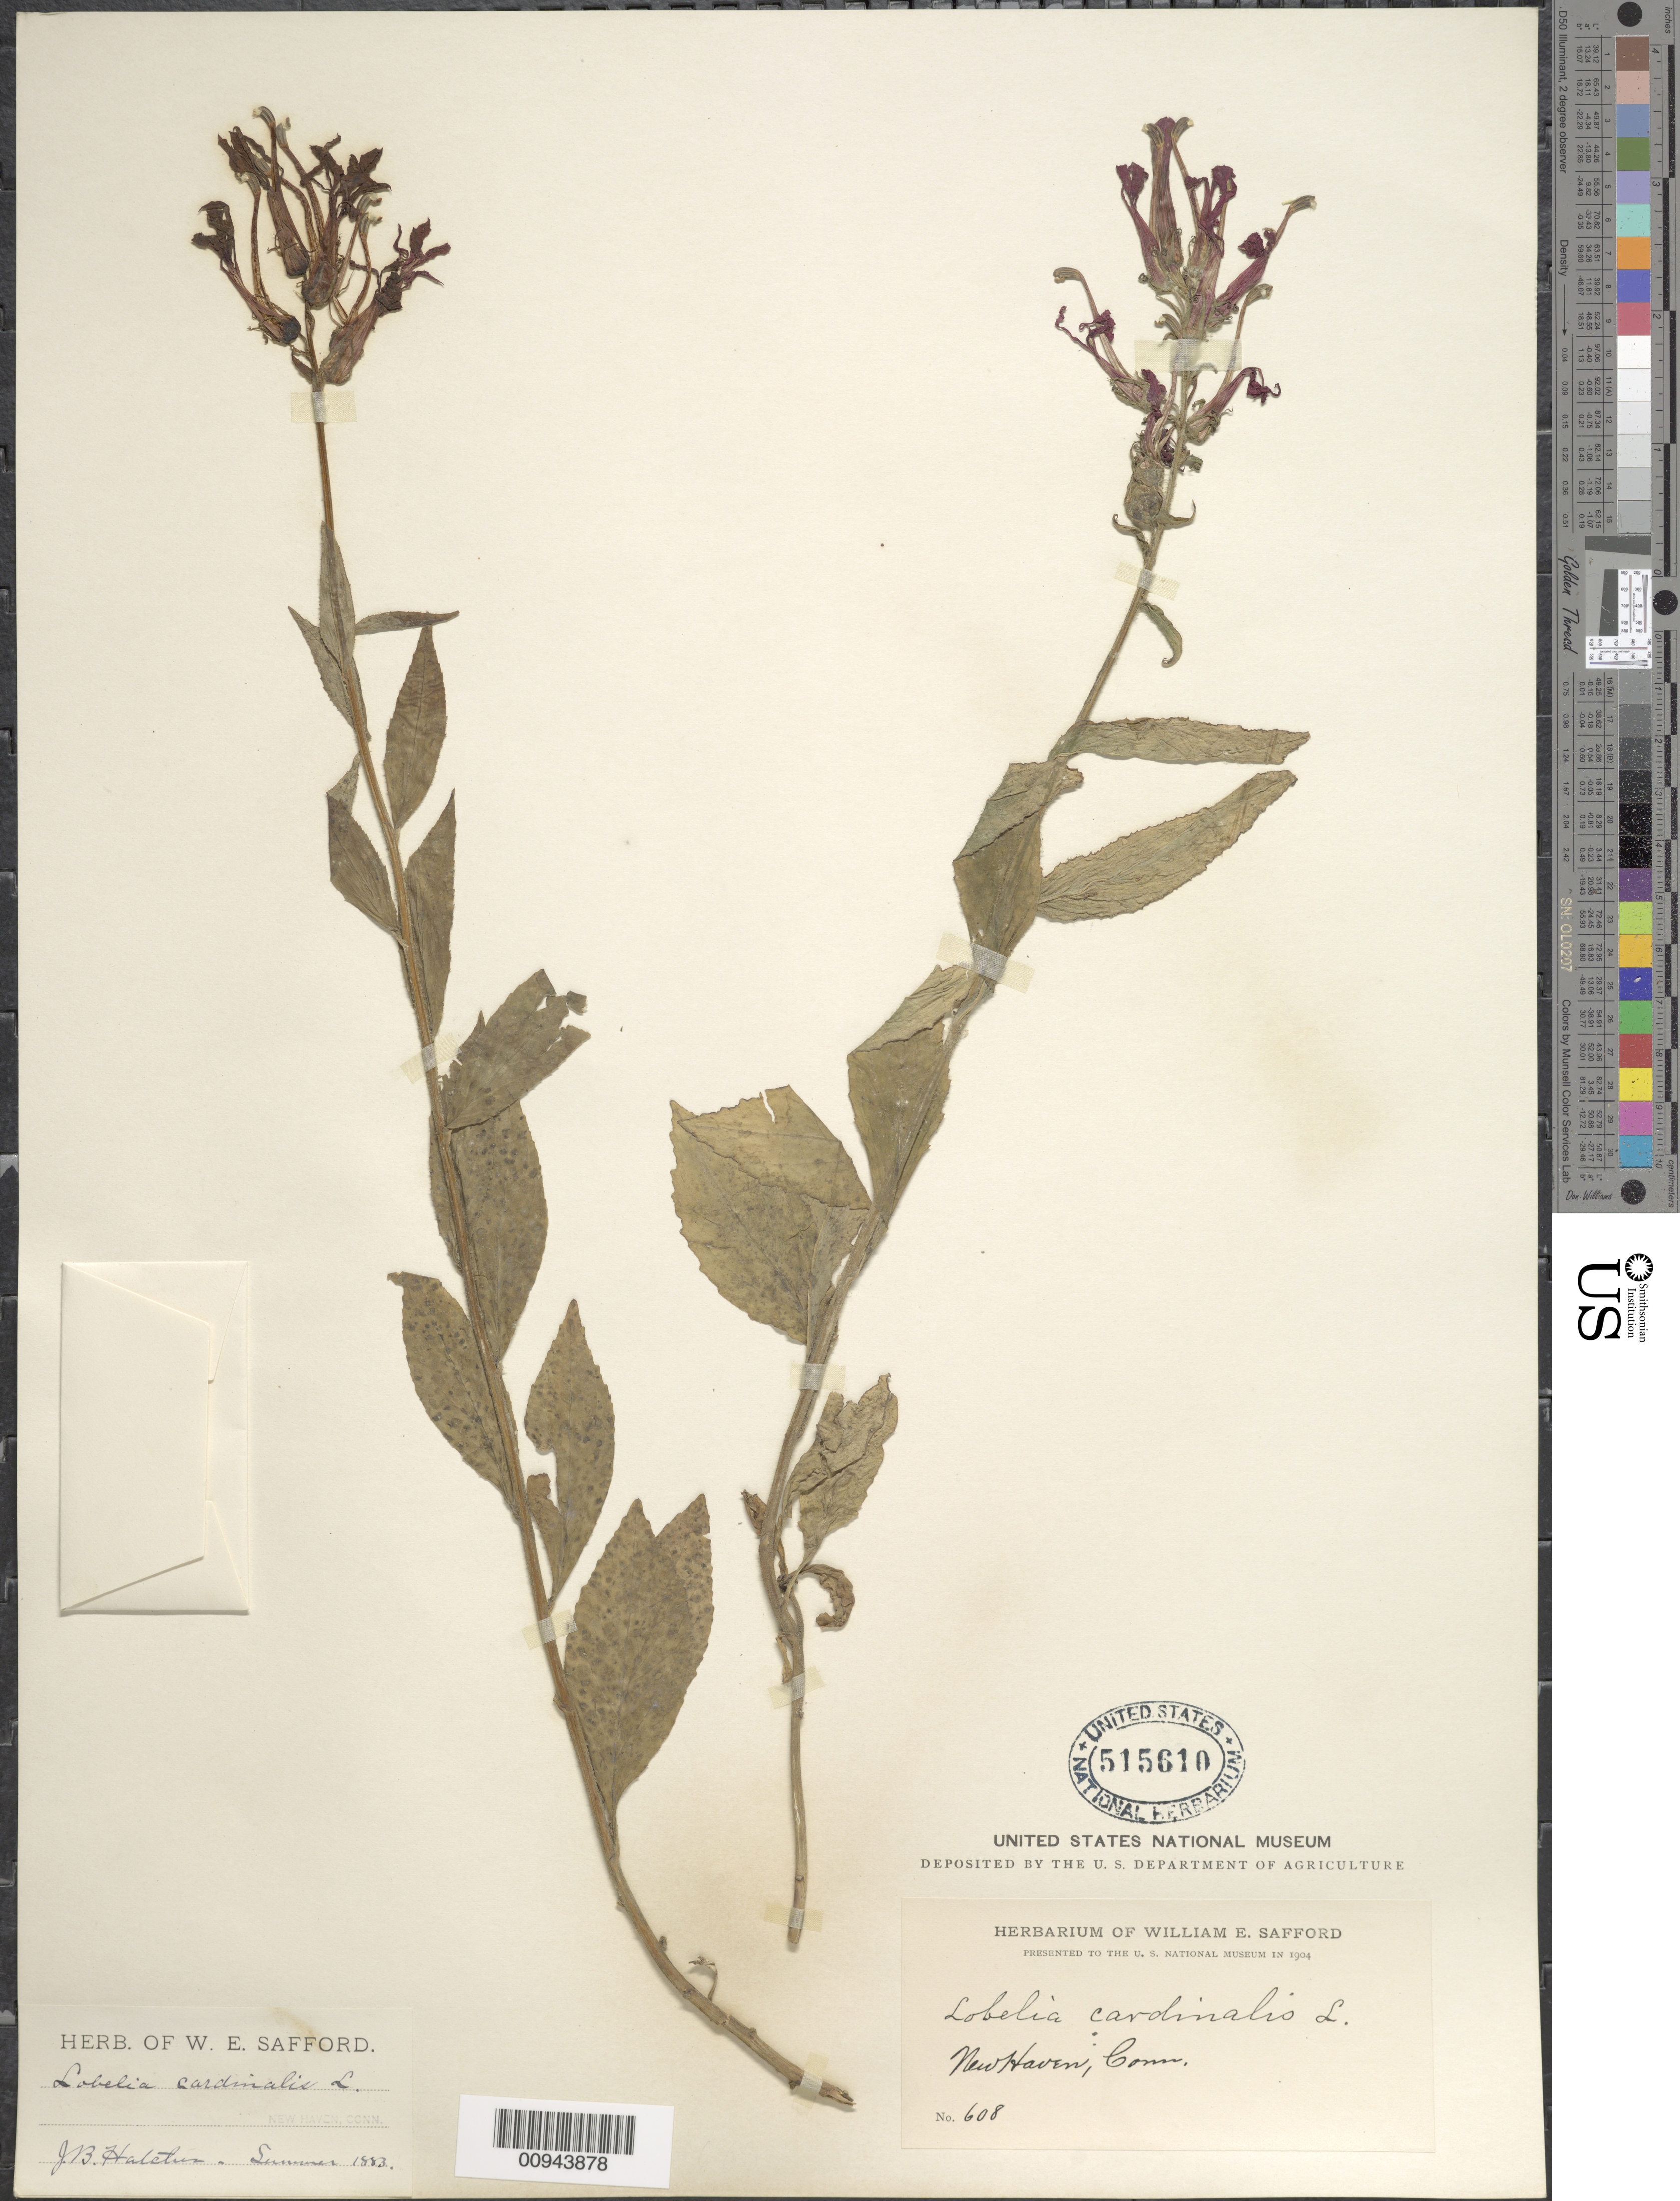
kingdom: Plantae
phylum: Tracheophyta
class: Magnoliopsida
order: Asterales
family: Campanulaceae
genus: Lobelia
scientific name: Lobelia cardinalis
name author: L.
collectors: J. Haletun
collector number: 608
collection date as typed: summer 1883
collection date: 1883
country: United States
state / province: Connecticut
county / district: New Haven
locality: New Haven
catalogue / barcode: US 515610